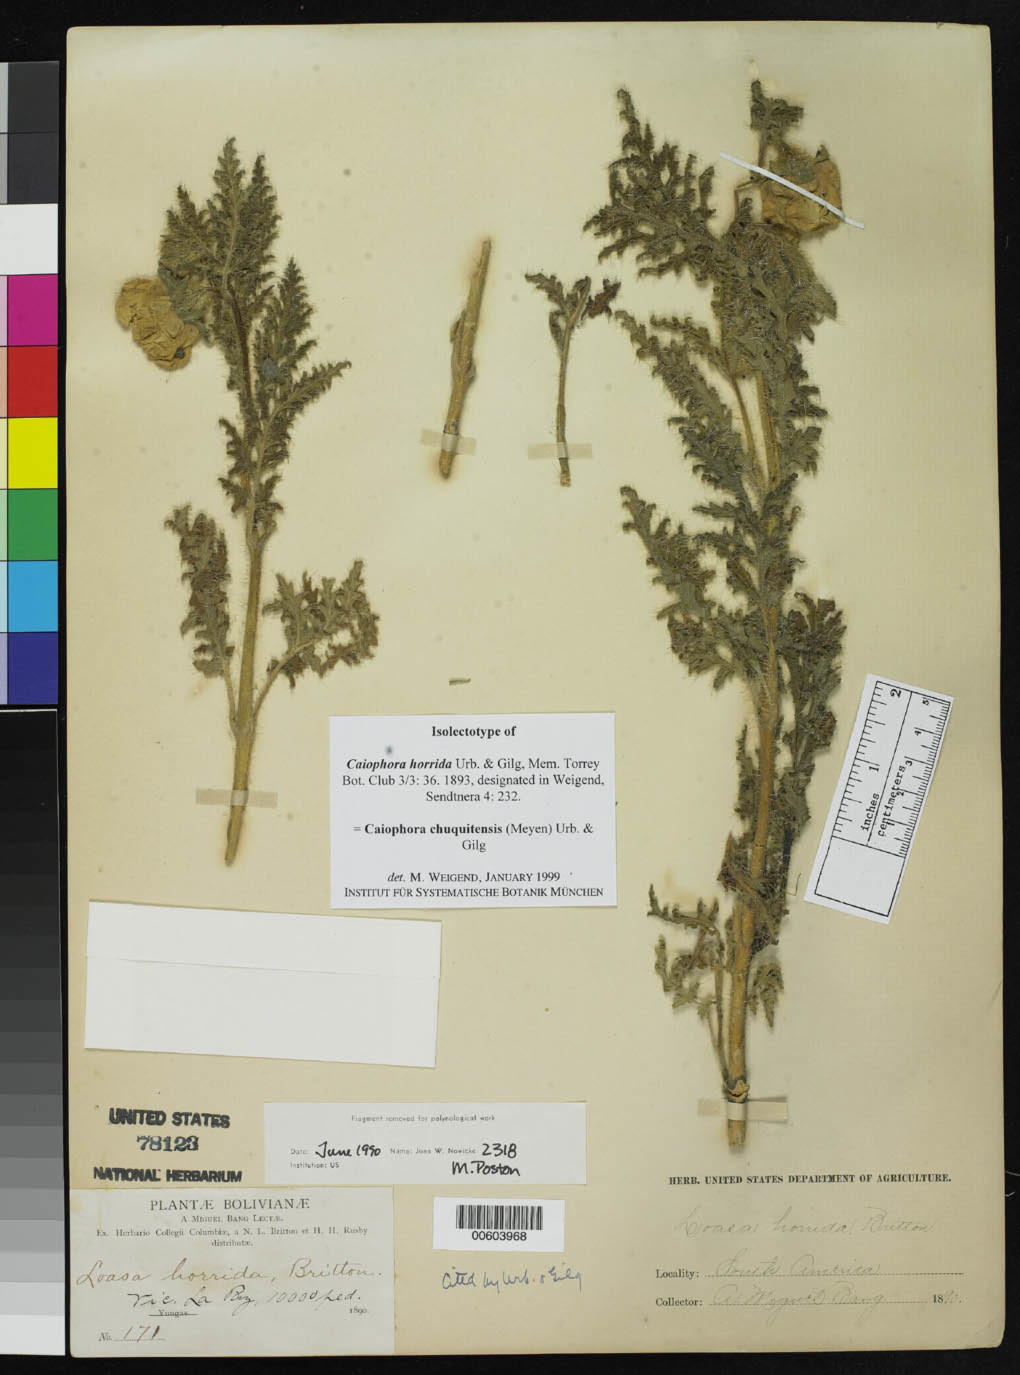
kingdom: Plantae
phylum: Tracheophyta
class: Magnoliopsida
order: Cornales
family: Loasaceae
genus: Caiophora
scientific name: Caiophora horrida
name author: Urb. & Gilg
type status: Isolectotype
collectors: M. Bang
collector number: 171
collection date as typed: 1890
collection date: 1890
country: Bolivia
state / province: La Paz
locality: Vic. La Paz.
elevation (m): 3048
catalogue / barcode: US 78123